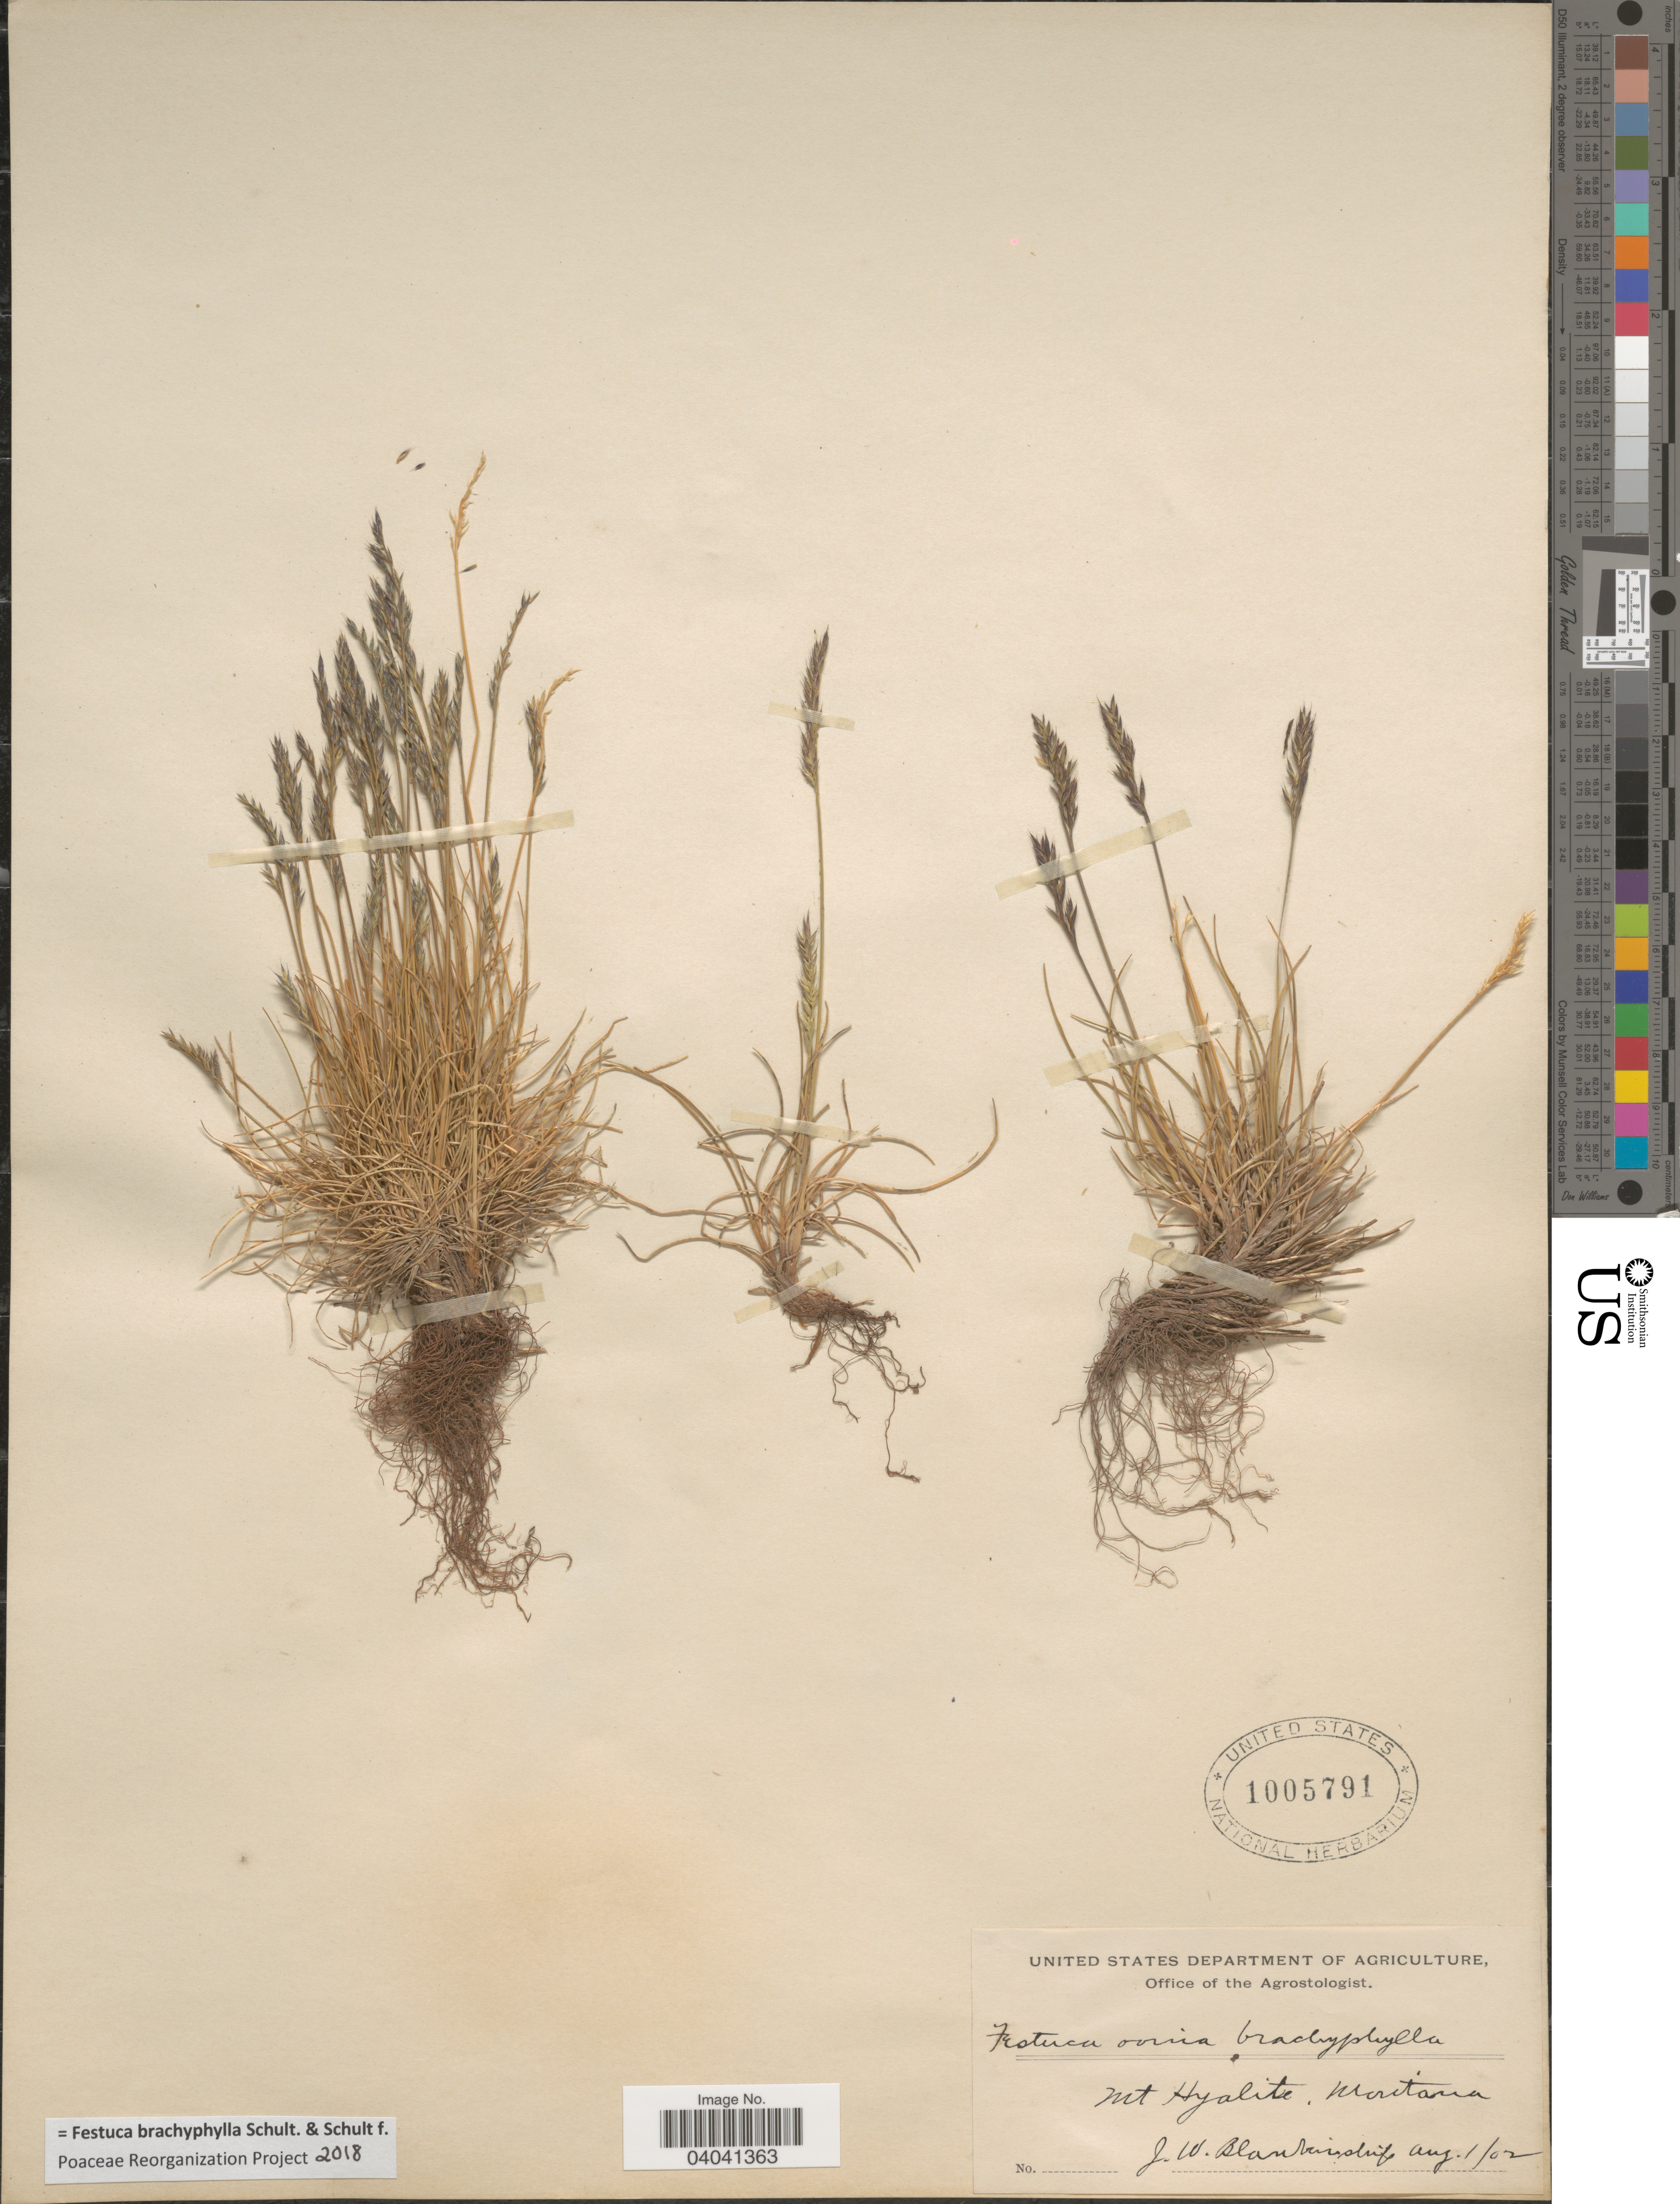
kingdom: Plantae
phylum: Tracheophyta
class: Liliopsida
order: Poales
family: Poaceae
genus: Festuca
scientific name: Festuca brachyphylla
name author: Schult. & Schult. f.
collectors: J. W. Blankinship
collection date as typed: Transcribed d/m/y: 1/8/2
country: United States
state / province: Montana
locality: Mt Hyalite.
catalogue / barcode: US 1005791